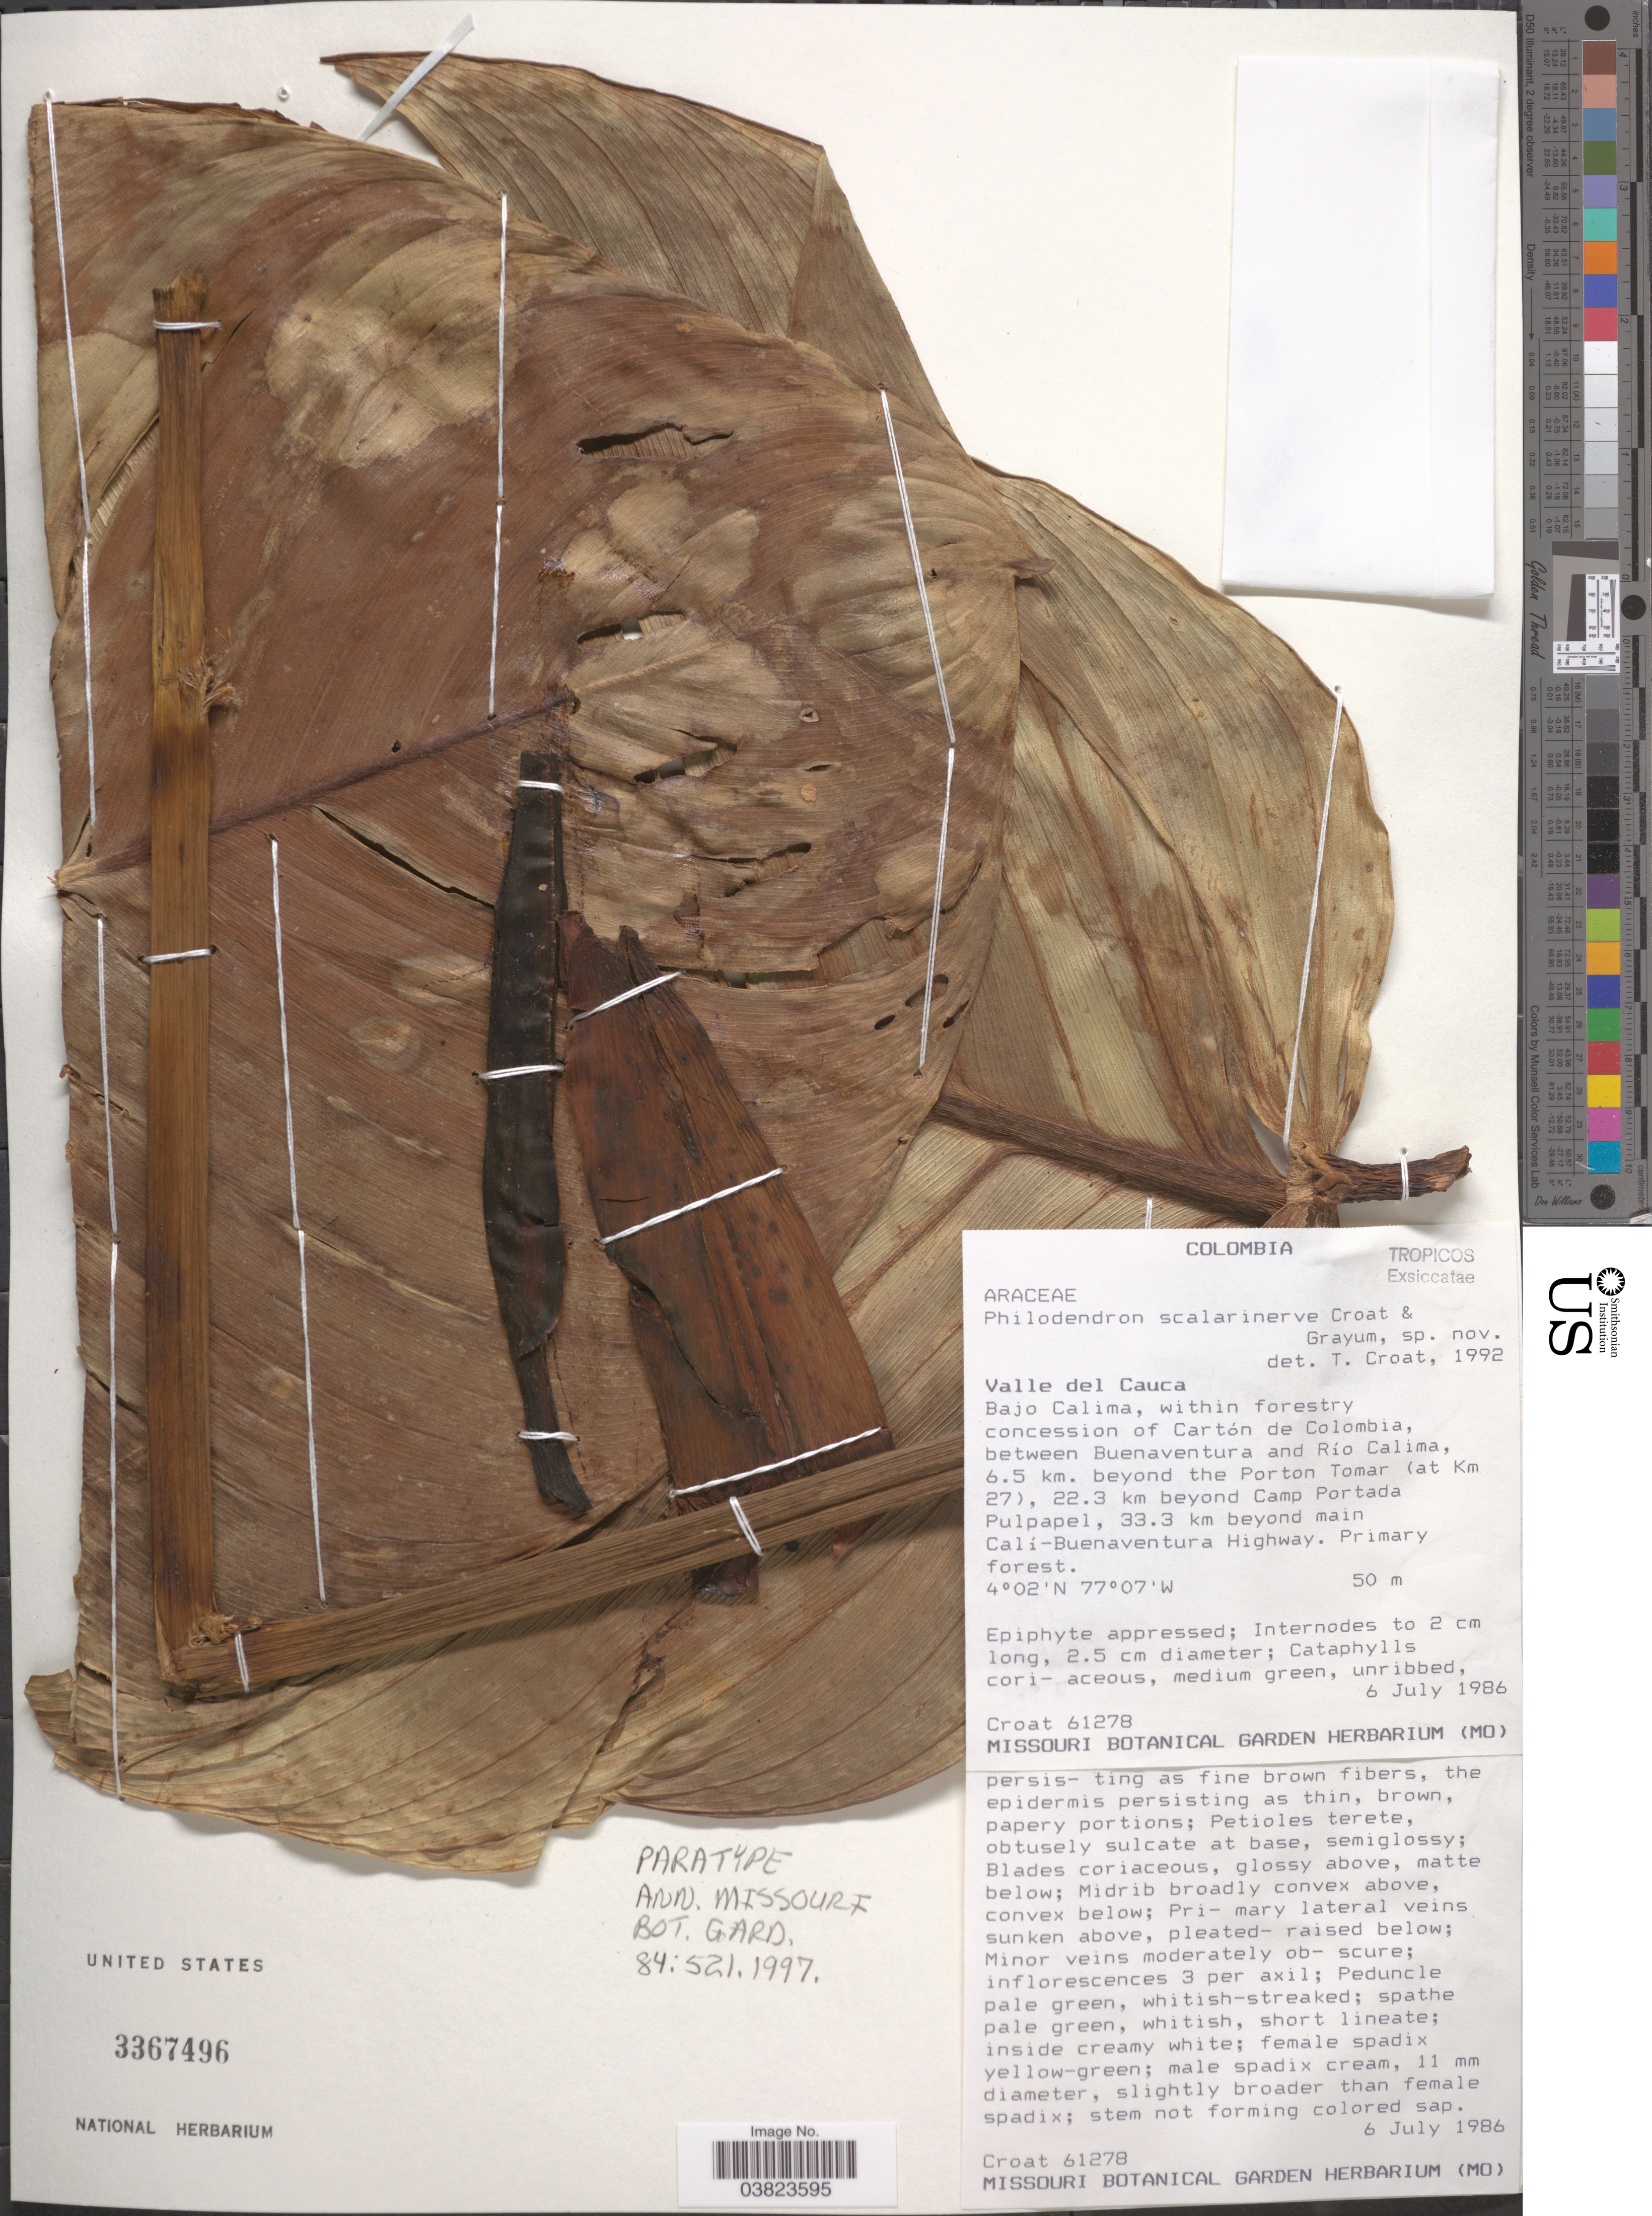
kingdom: Plantae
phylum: Tracheophyta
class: Liliopsida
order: Alismatales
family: Araceae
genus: Philodendron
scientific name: Philodendron scalarinerve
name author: Croat & Grayum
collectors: T. B. Croat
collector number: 61278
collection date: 1986-07-06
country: Colombia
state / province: Valle del Cauca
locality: Bajo Calima, within forestry concession of Cartón de Colombia, between Buenaventura and Río Calima, 6.5 km. beyond the Porton Tomar (at Km 27), 22.3 km beyond Camp Portada Pulpapel, 33.3. km beyond main Calí-Buenaventura Highway.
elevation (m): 50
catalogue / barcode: US 3367496